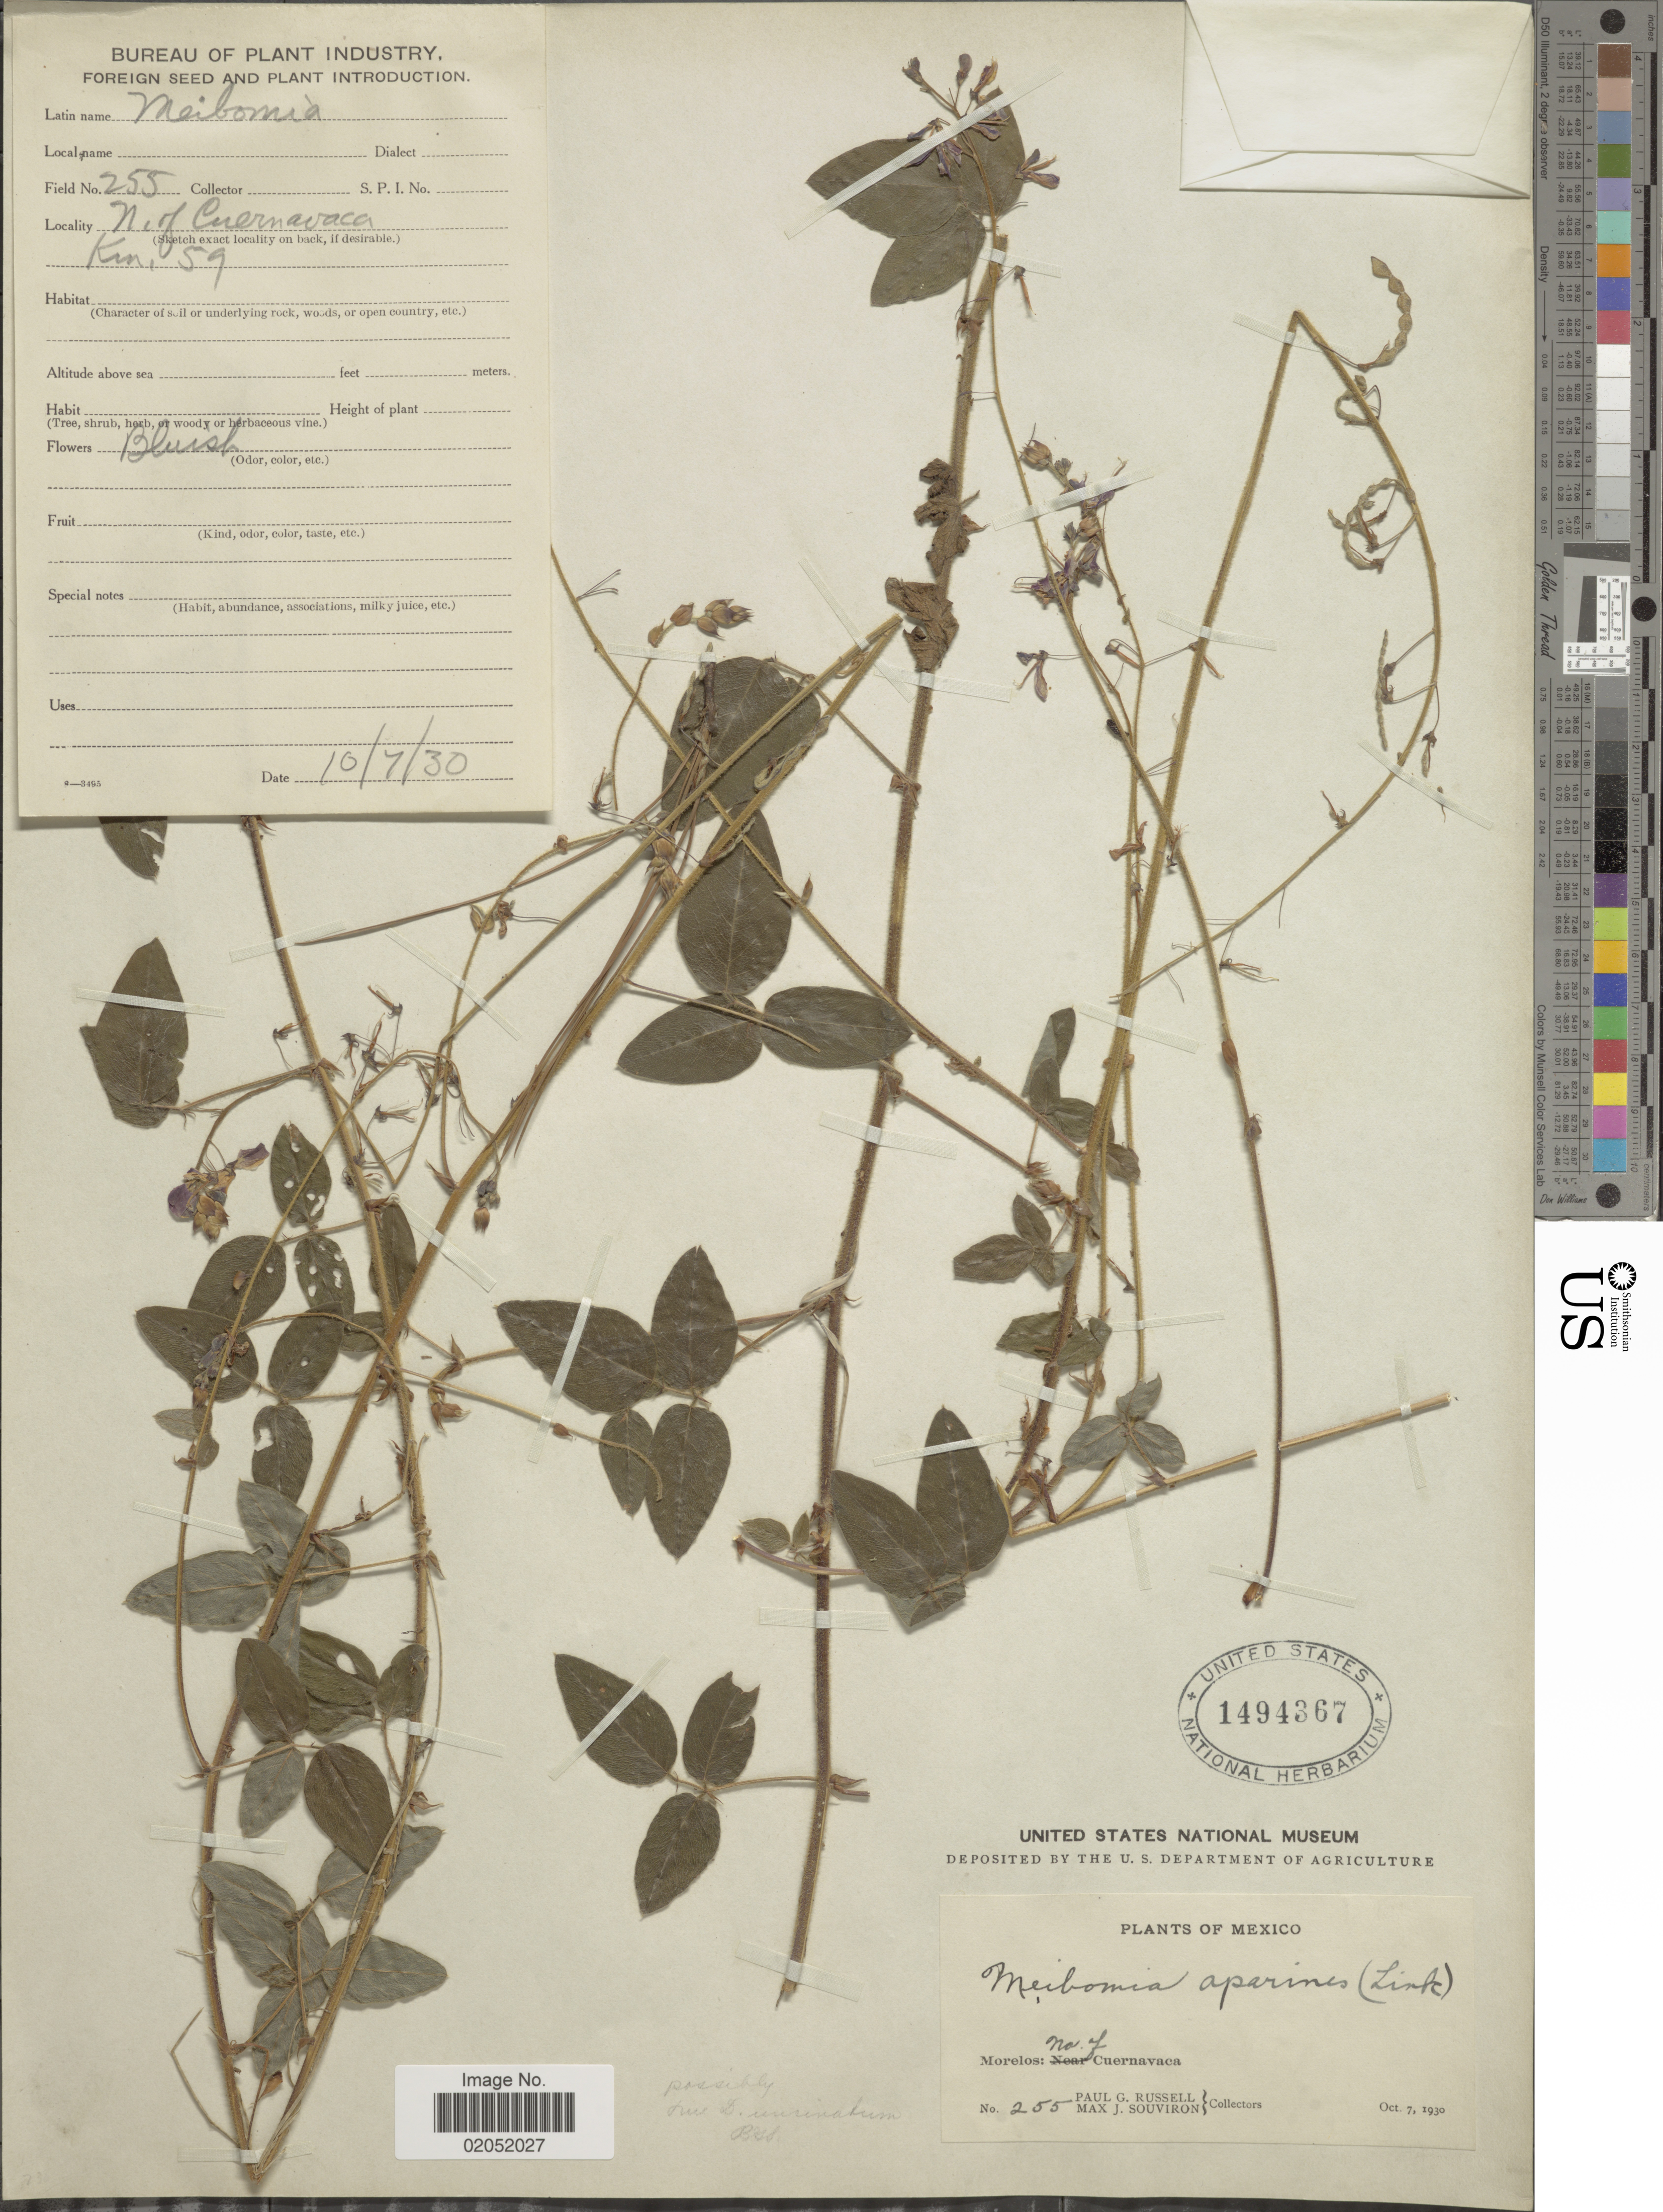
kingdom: Plantae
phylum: Tracheophyta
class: Magnoliopsida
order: Fabales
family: Fabaceae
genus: Desmodium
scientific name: Desmodium aparines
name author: (Link) DC.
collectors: P. G. Russell & M. J. Souviron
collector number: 255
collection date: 1930-10-07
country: Mexico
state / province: Morelos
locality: N. of Cuernavaca Km. 59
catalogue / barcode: US 1494367